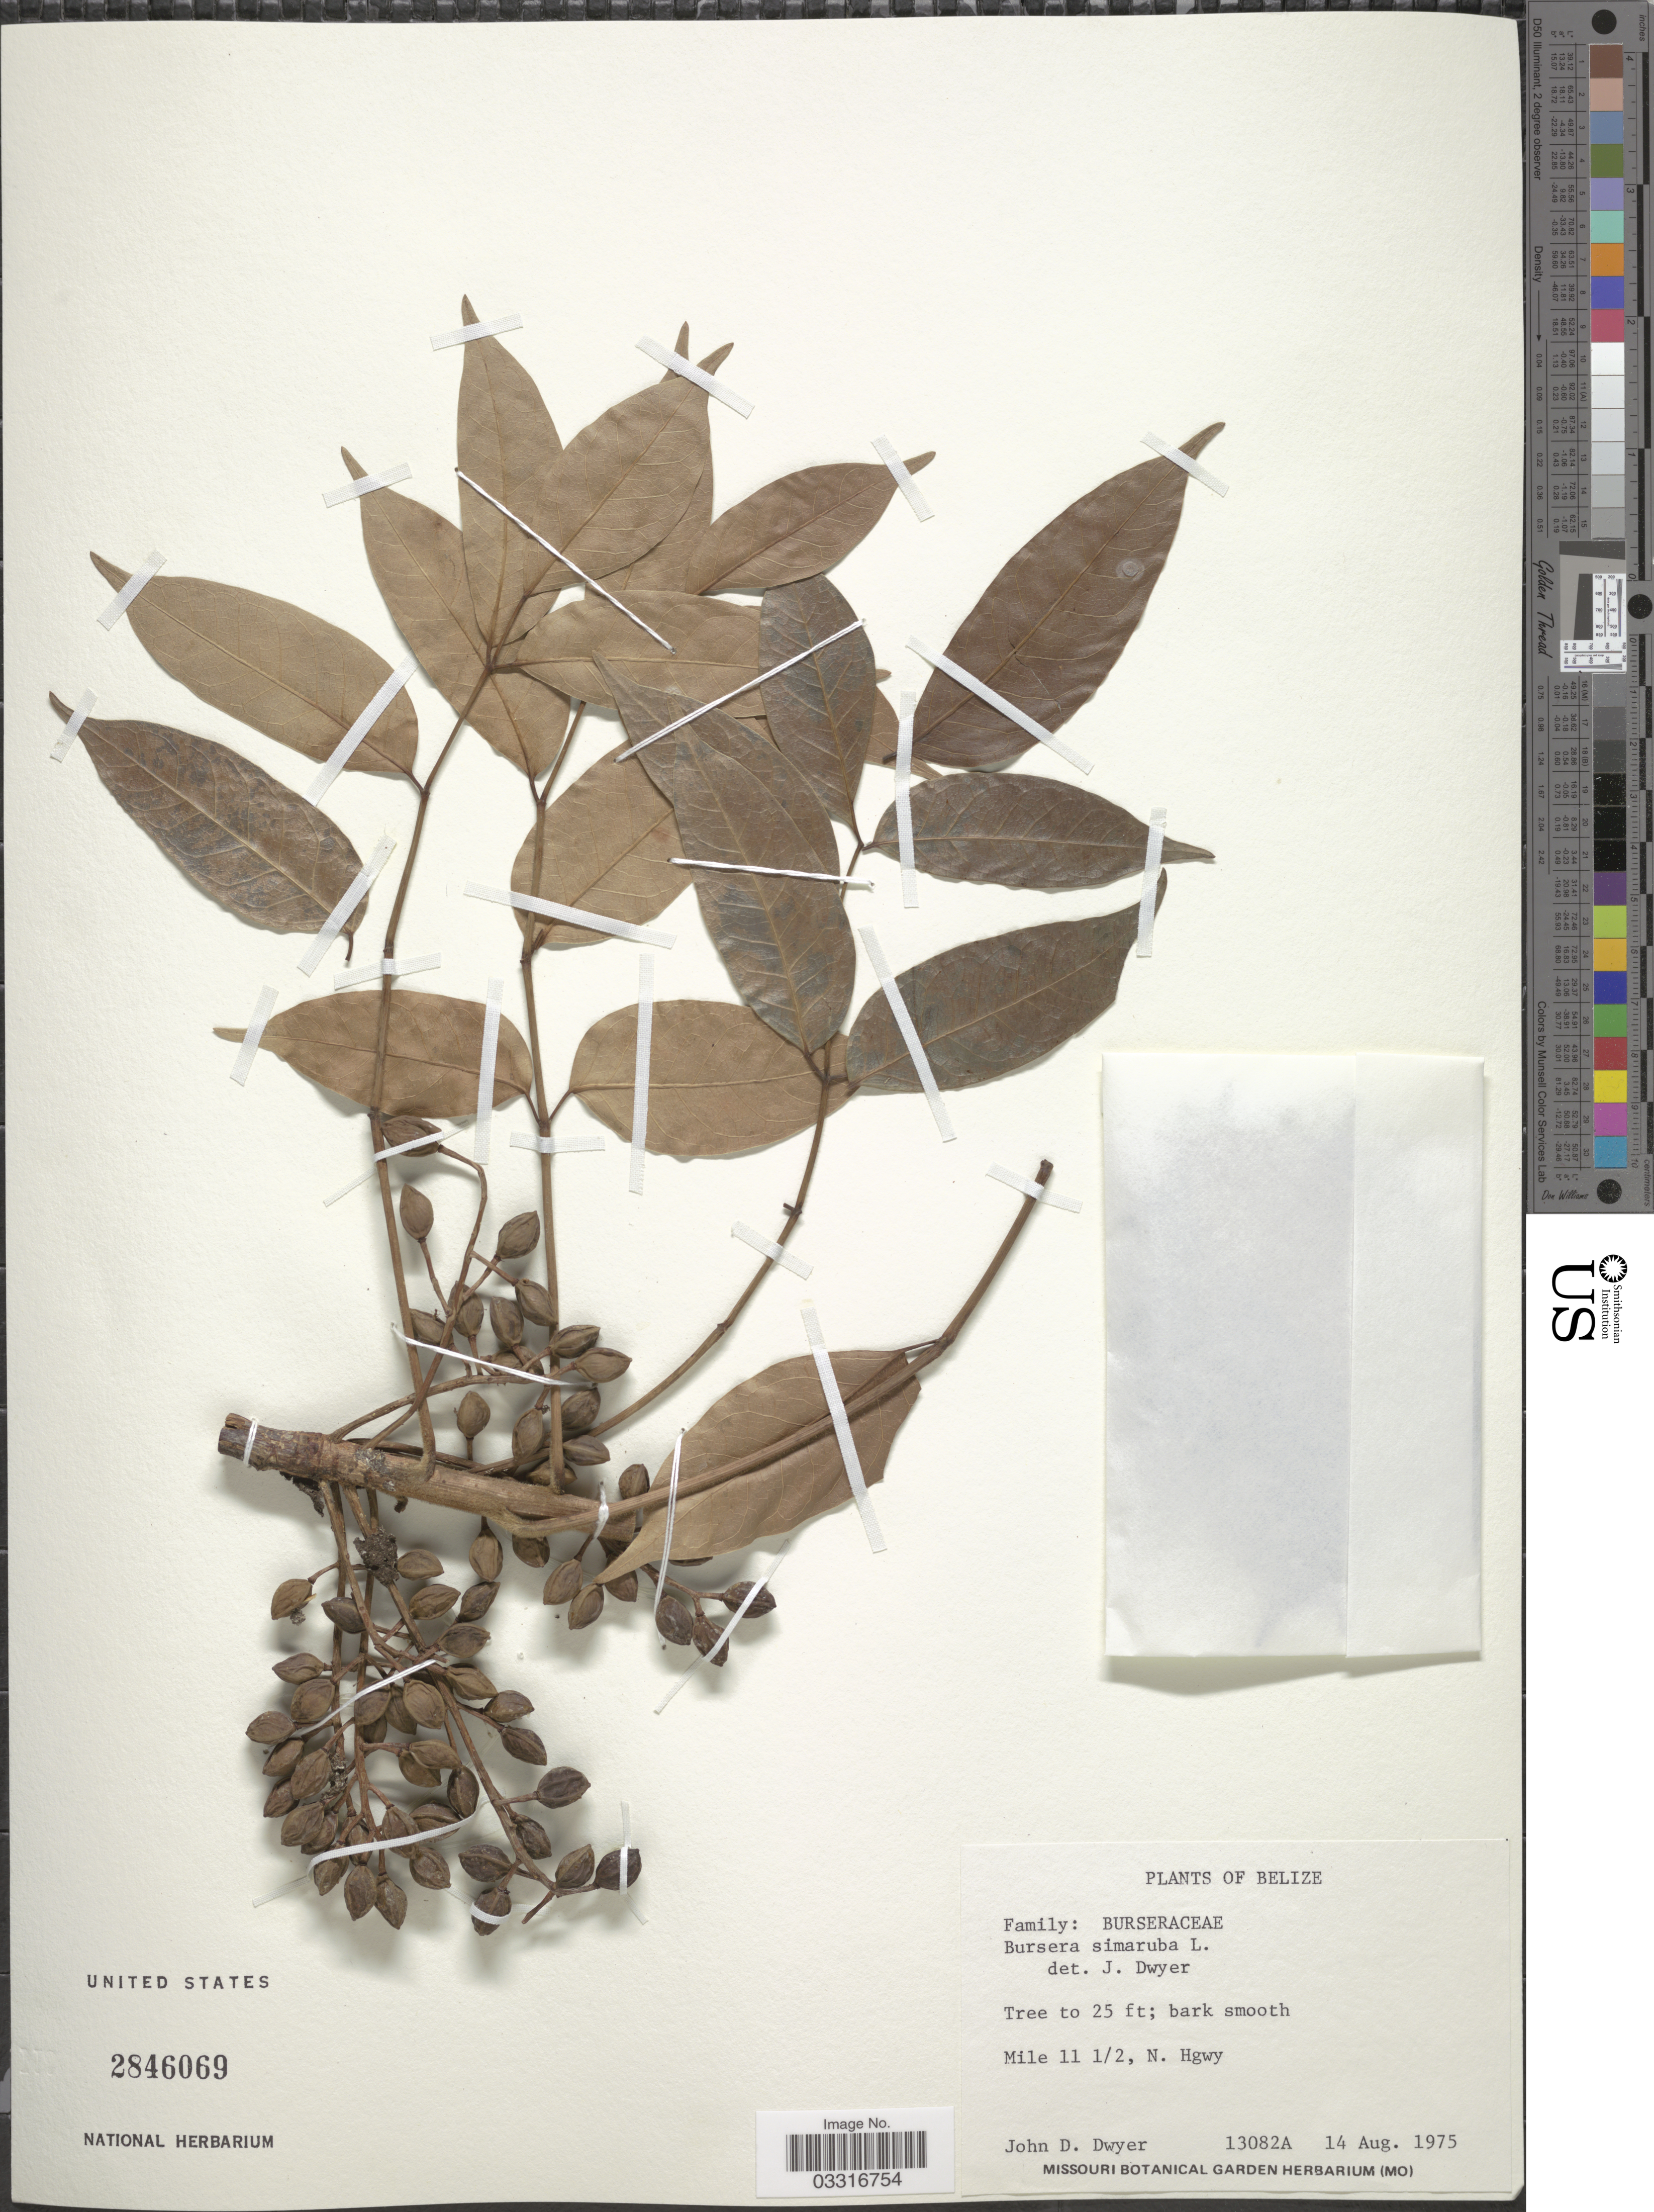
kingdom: Plantae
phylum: Tracheophyta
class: Magnoliopsida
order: Sapindales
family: Burseraceae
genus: Bursera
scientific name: Bursera simaruba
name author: (L.) Sarg.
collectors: J. D. Dwyer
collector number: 13082A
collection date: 1975-08-14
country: Belize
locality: Mile 11 ½, N. Hgwy.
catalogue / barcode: US 2846069